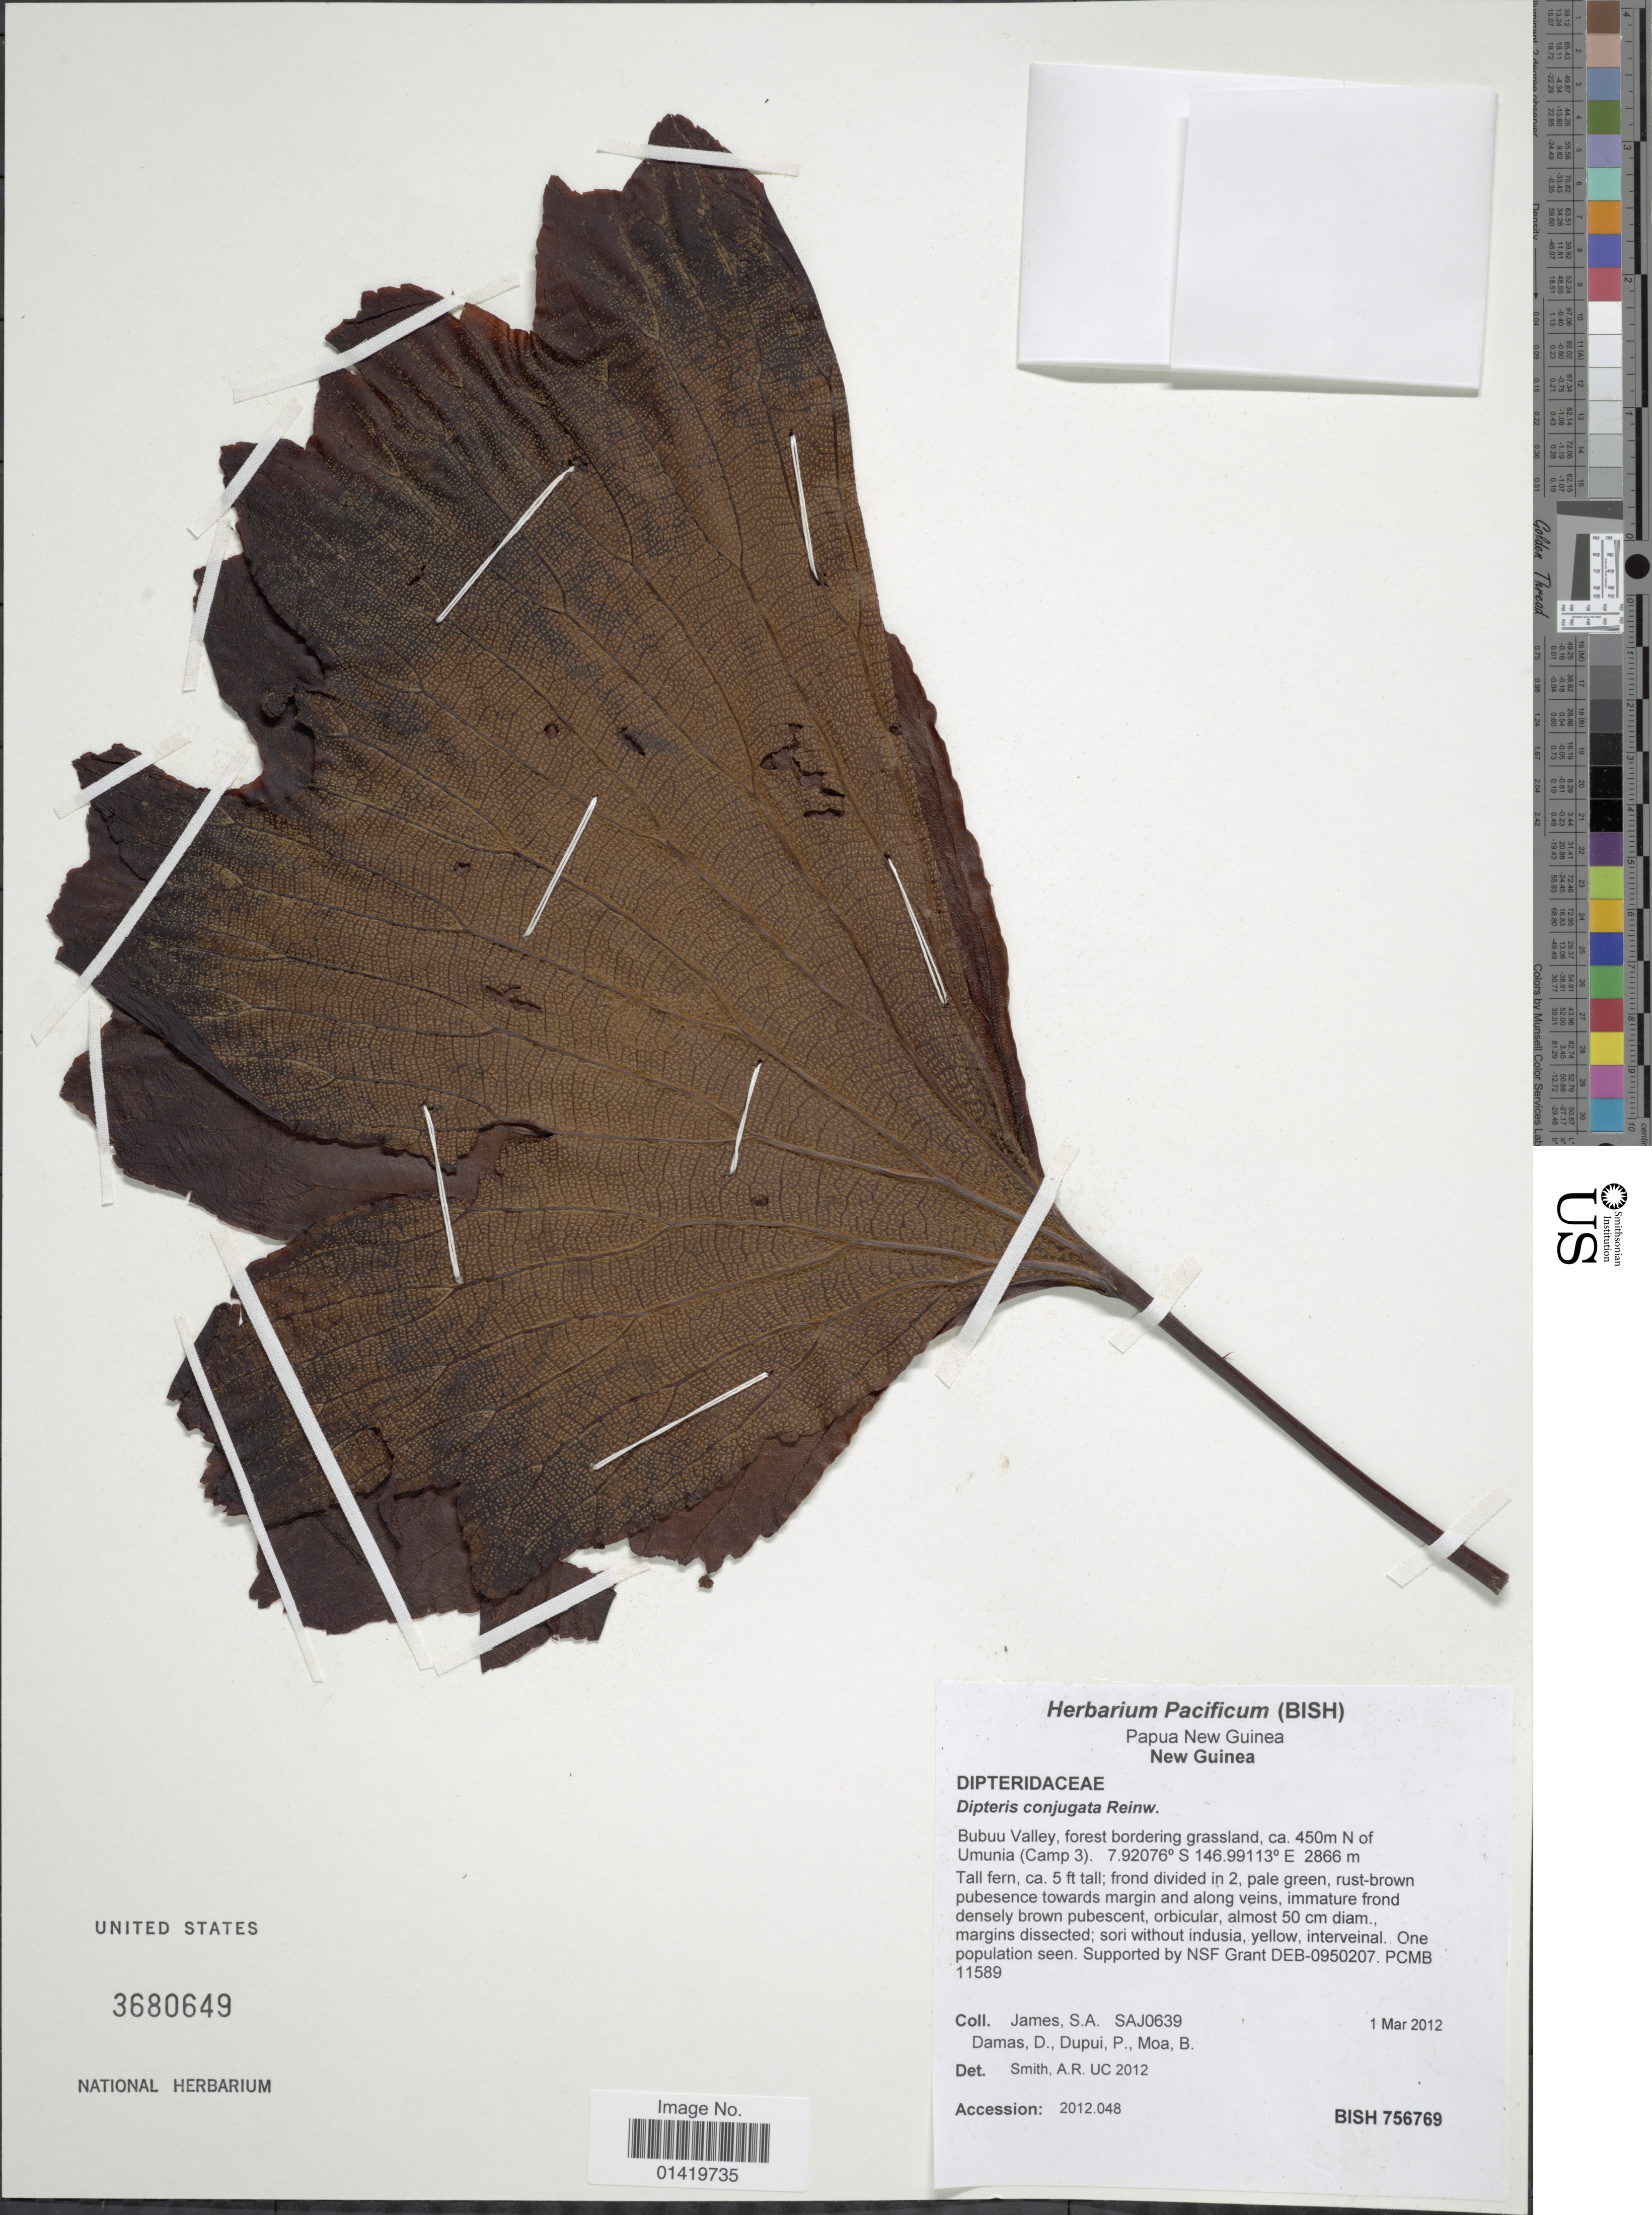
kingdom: Plantae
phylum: Tracheophyta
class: Polypodiopsida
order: Gleicheniales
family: Dipteridaceae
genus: Dipteris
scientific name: Dipteris conjugata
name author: Reinw.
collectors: S. James, D. Damas, P. Dupui & B. Moa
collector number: SAJ0639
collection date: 2012-03-01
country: Papua New Guinea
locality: New Guinea Bubuu valley forest bordering grassland ca. 450m N of Umunia camp3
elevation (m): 2866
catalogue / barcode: US 3680649